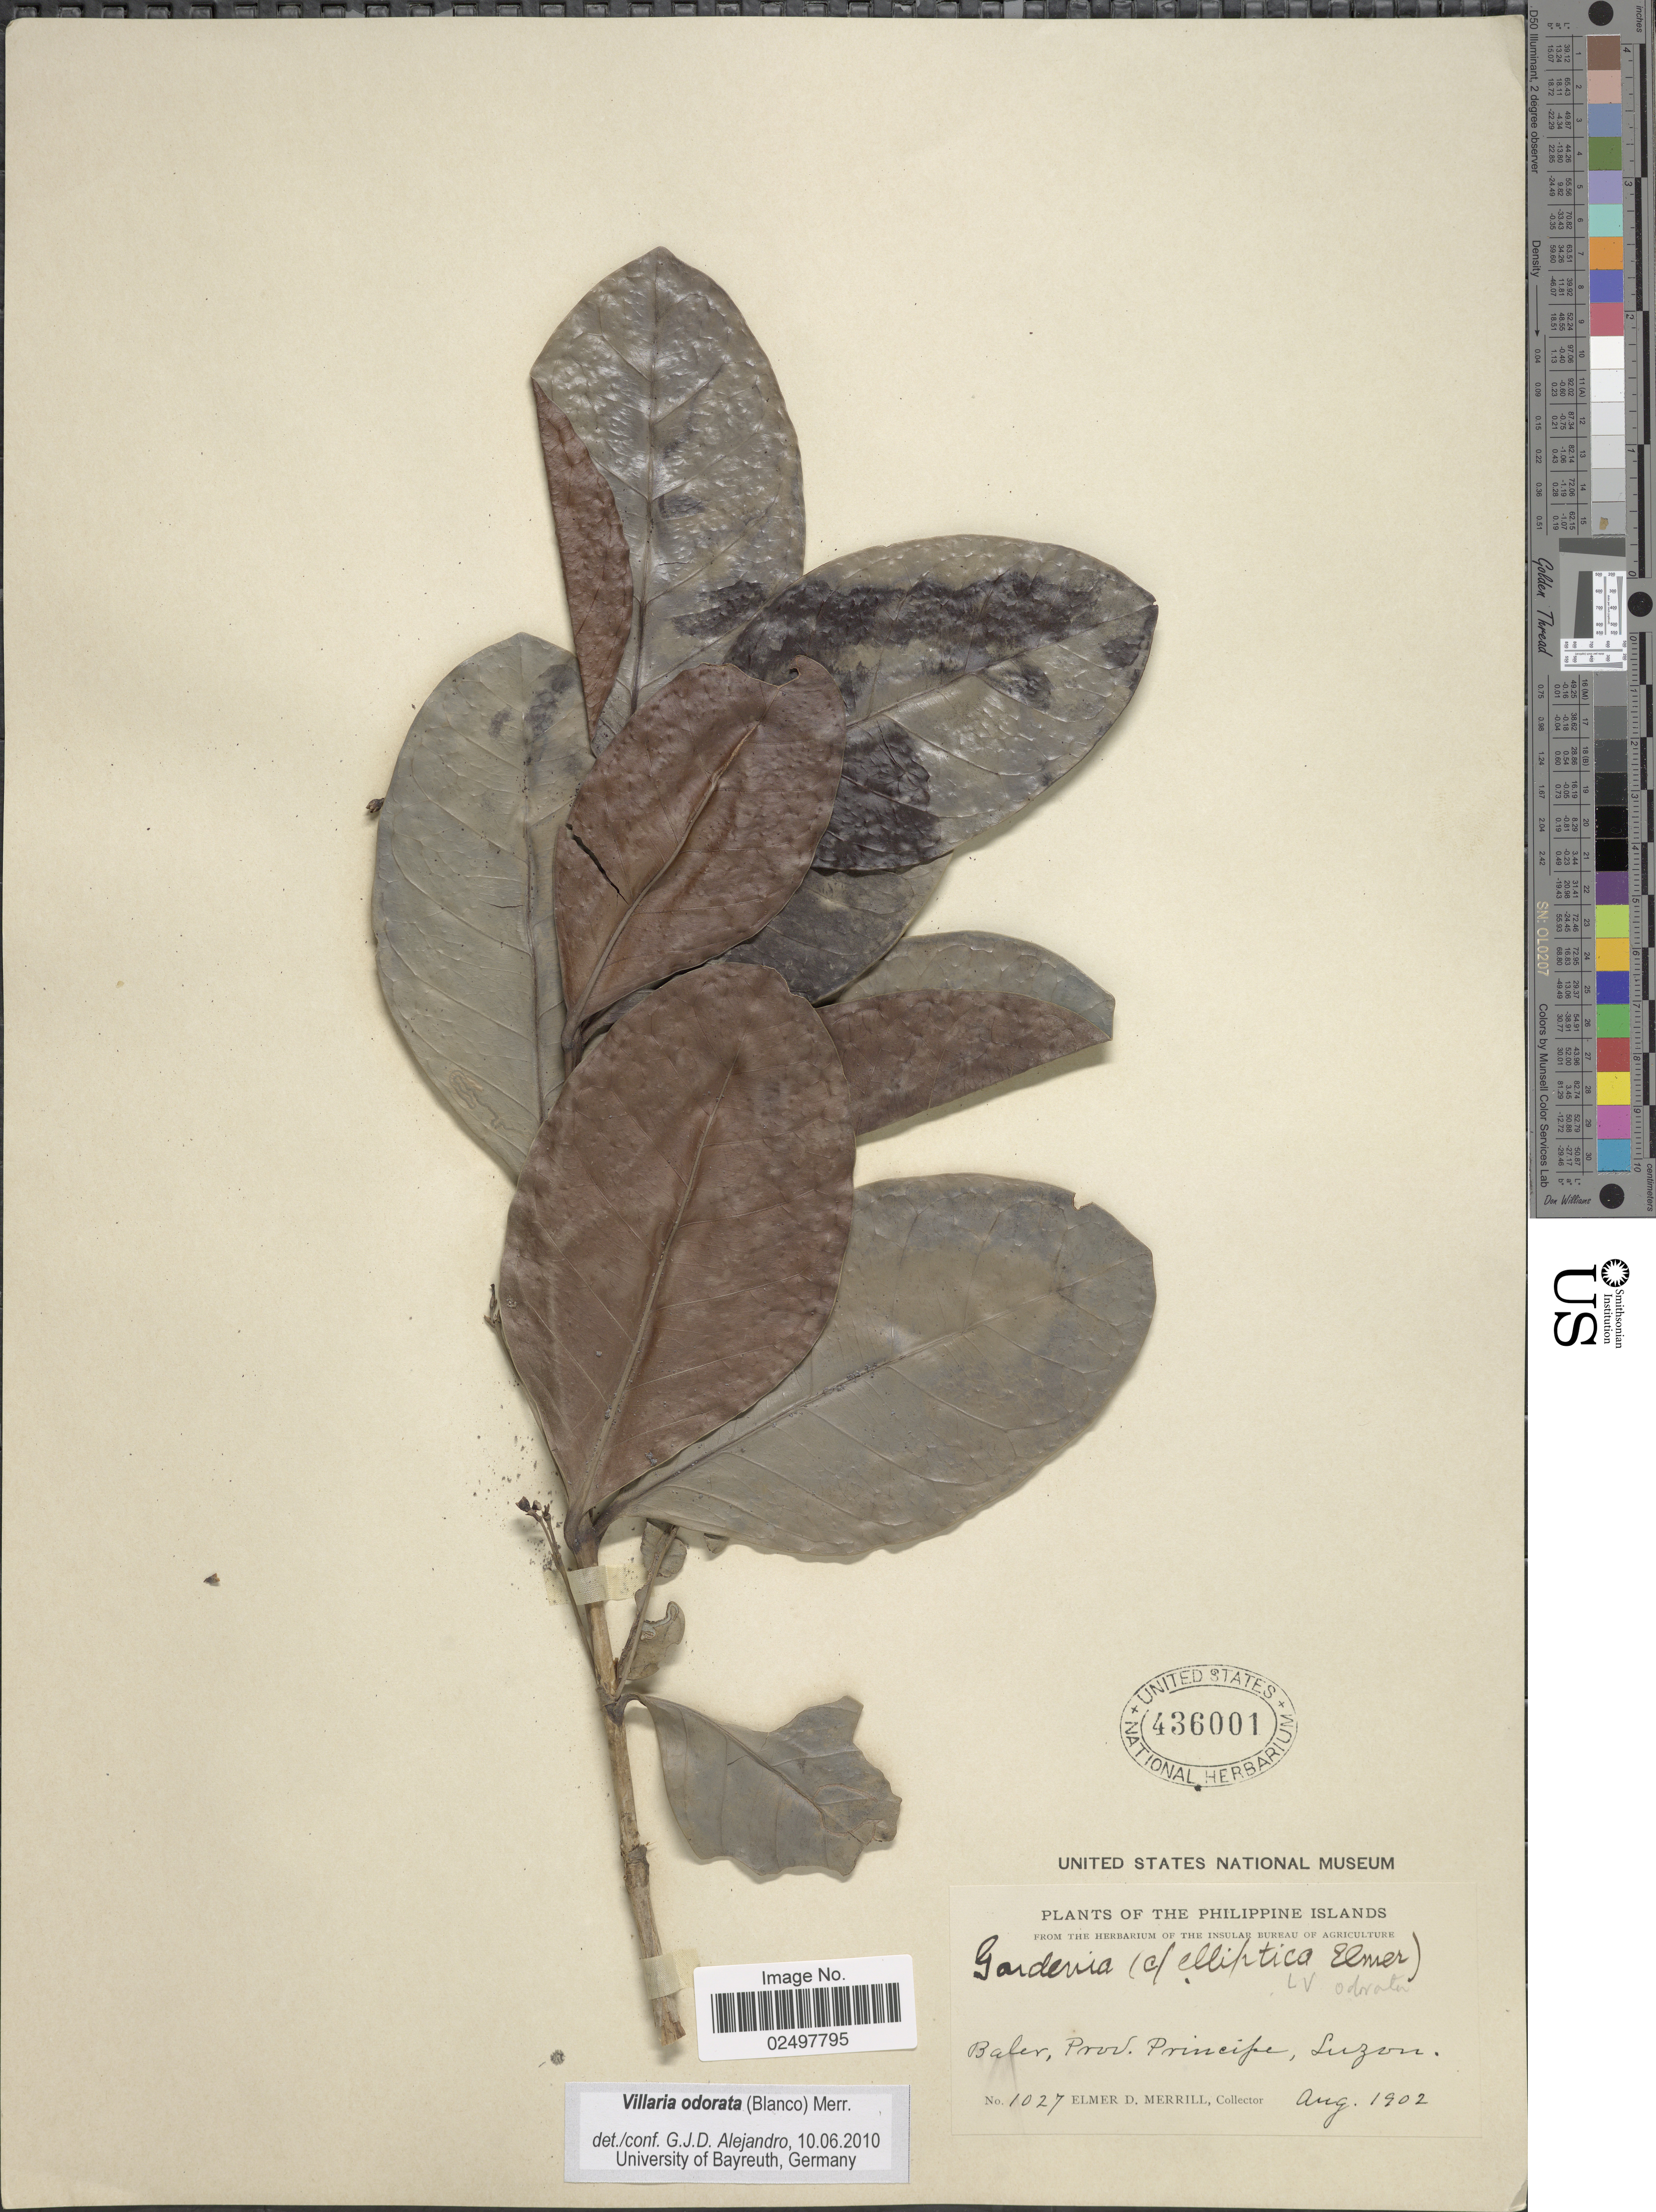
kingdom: Plantae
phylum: Tracheophyta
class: Magnoliopsida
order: Gentianales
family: Rubiaceae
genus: Villaria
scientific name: Villaria odorata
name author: (Blanco) Merr.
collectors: E. D. Merrill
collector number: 1027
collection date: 1902-08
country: Philippines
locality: Philippine Islands, Baler, Prov. Principe, Luzon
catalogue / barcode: US 436001